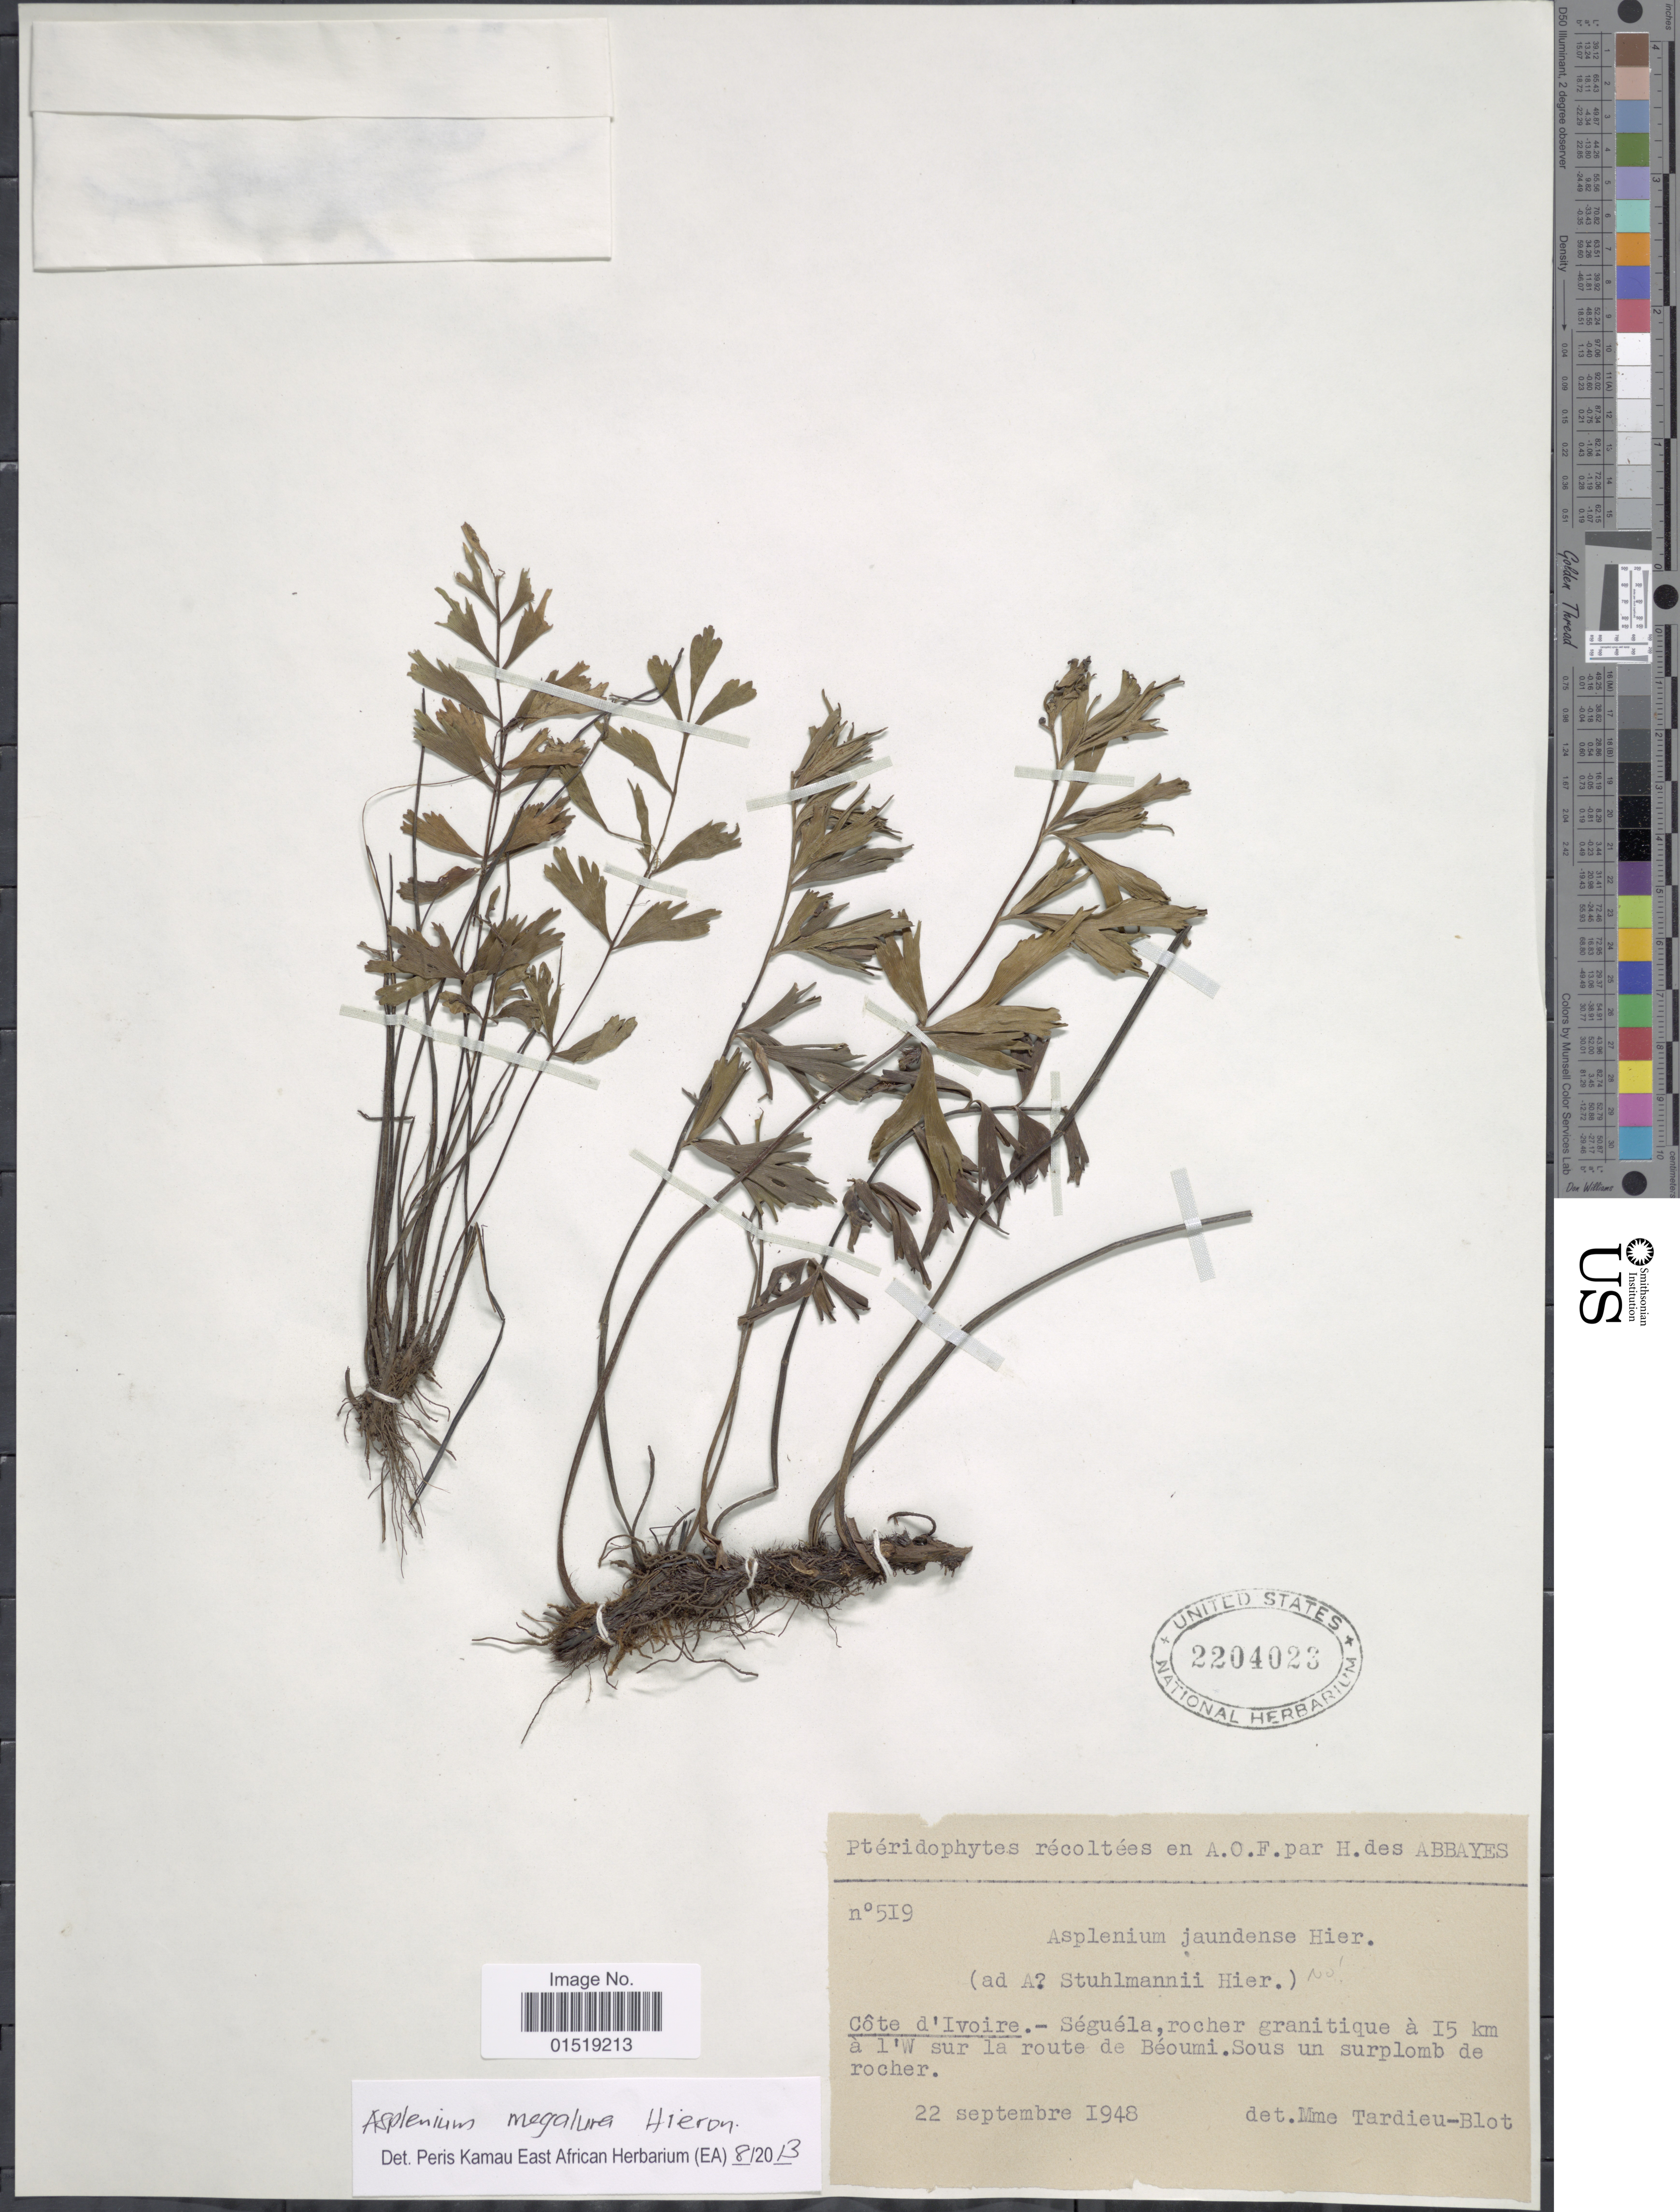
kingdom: Plantae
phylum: Tracheophyta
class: Polypodiopsida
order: Polypodiales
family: Aspleniaceae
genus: Asplenium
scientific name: Asplenium megalura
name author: Baker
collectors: H. R. Abbayes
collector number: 519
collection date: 1948-09-22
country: Ivory Coast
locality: Côte d'Ivoire.- Séguéla, rocher granitique à 15 km à l'W sur la route de Béoumi.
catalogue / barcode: US 2204023